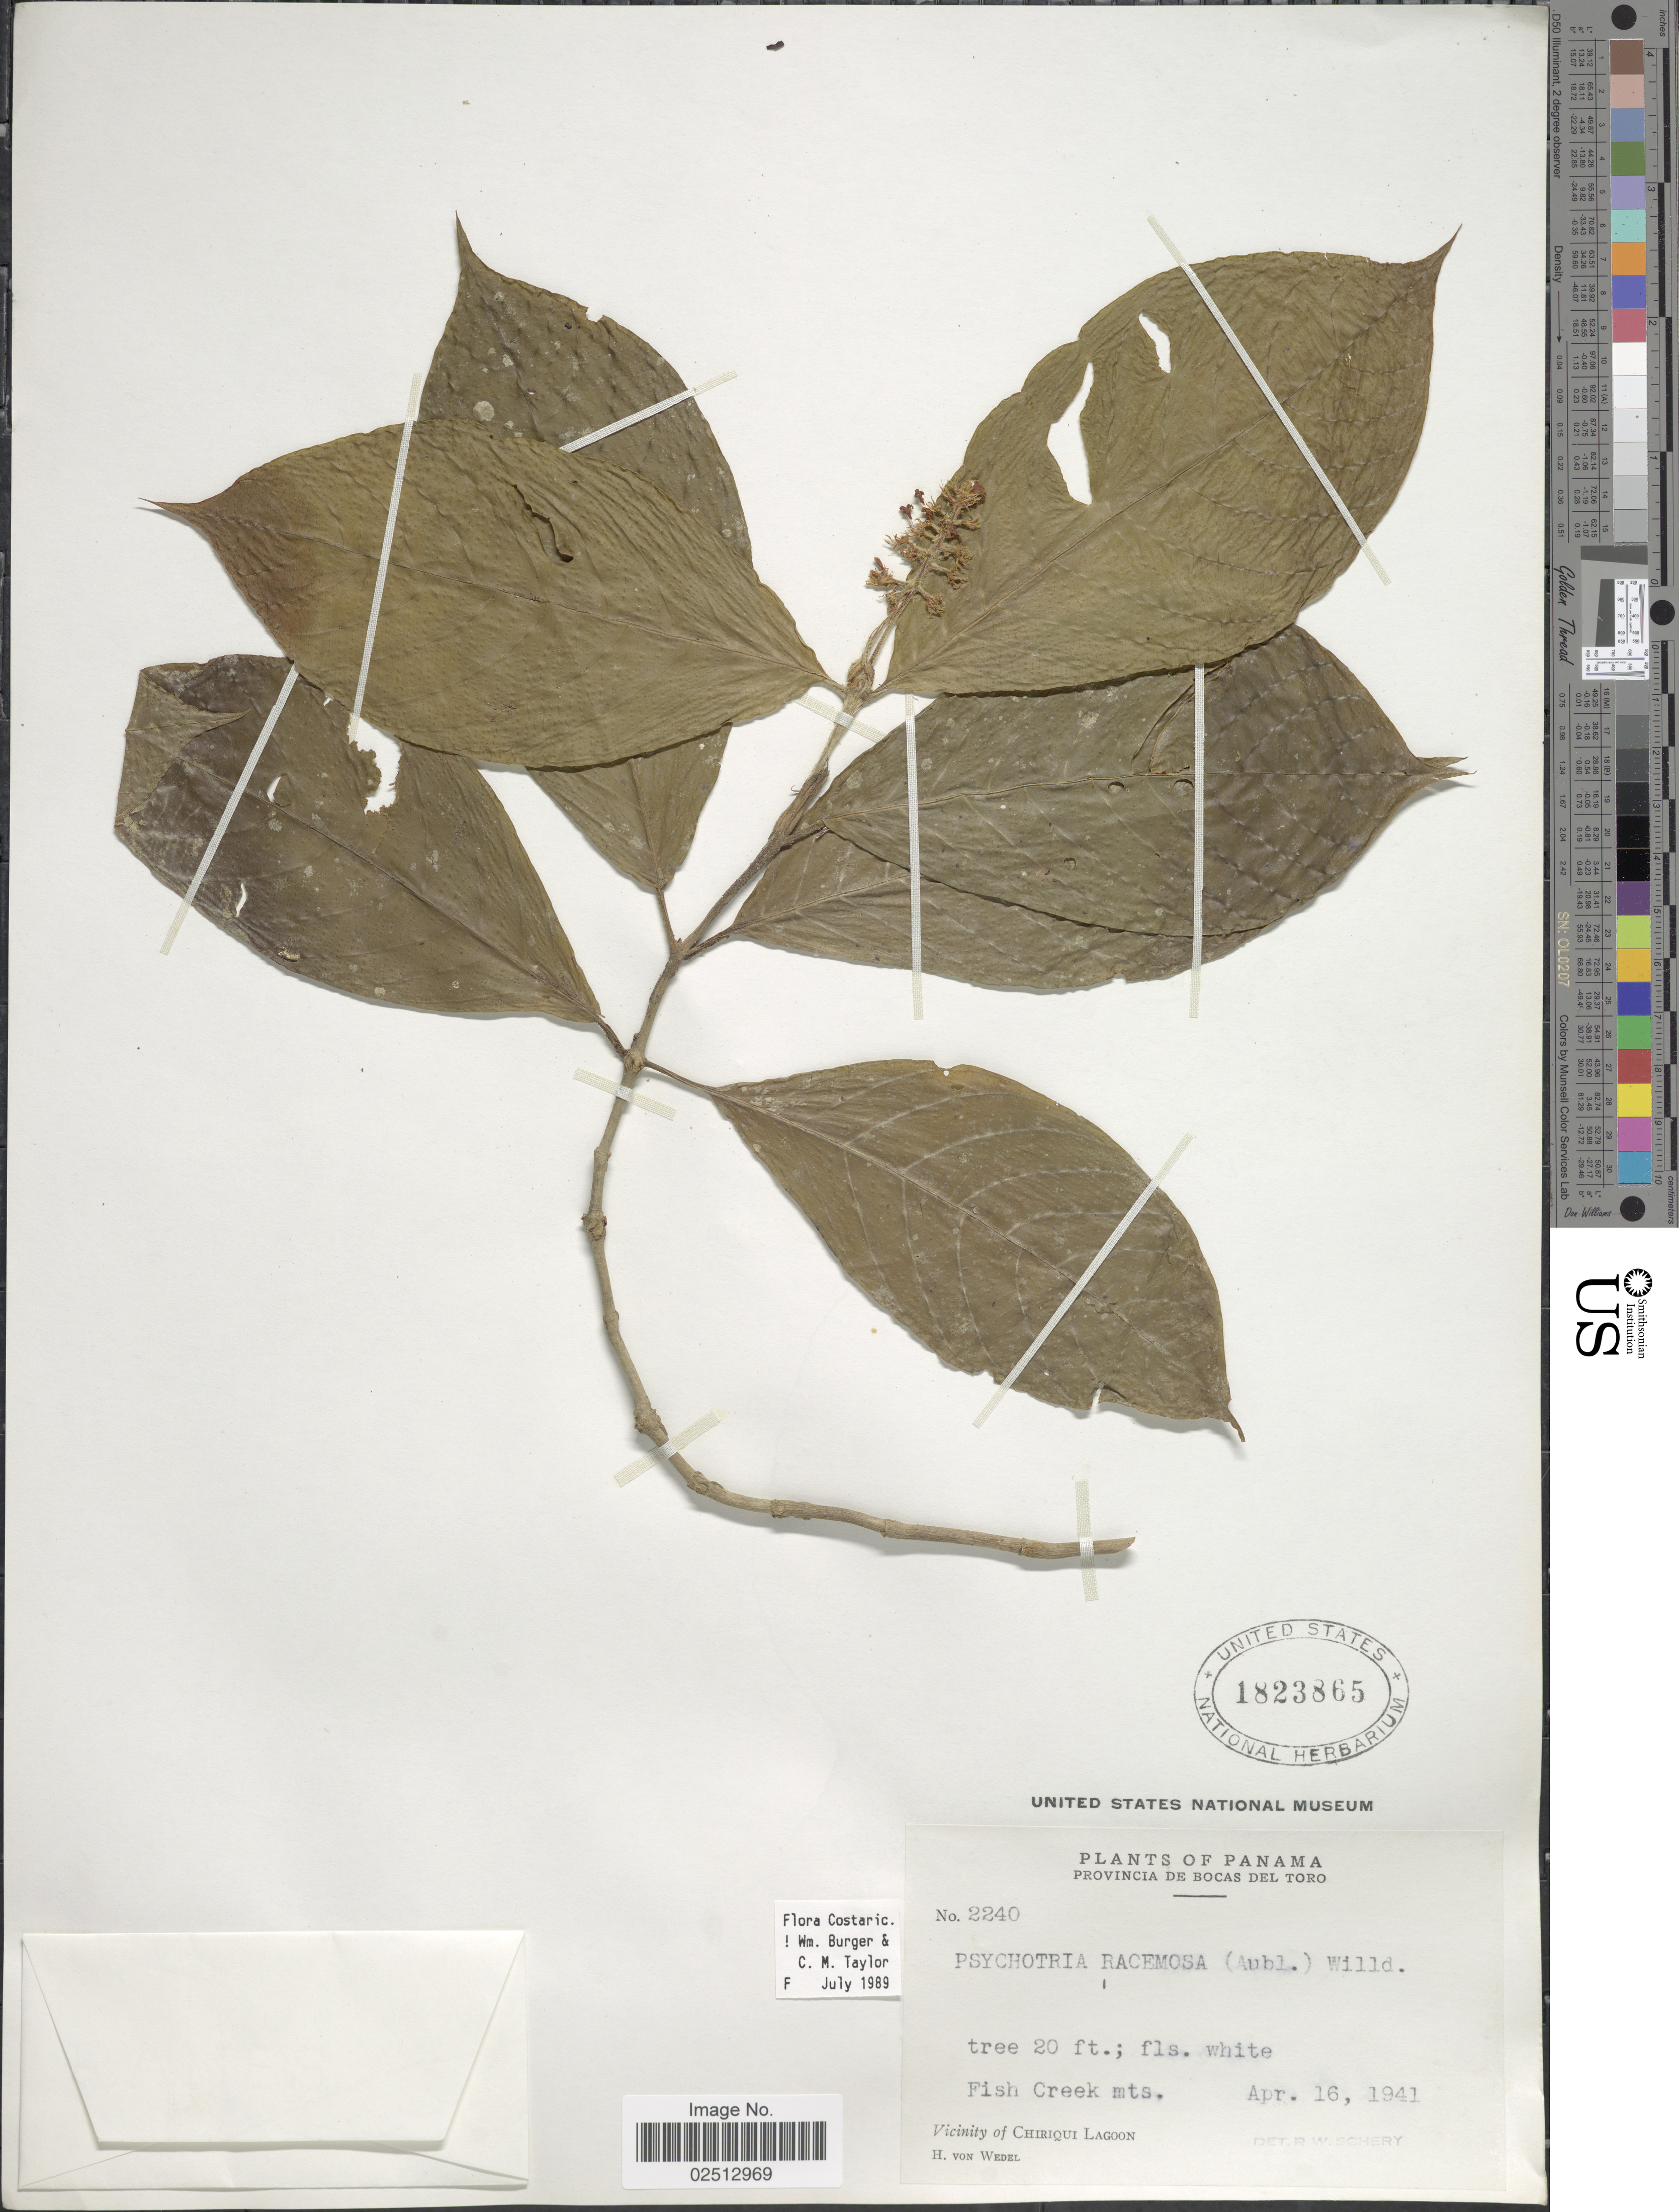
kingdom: Plantae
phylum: Tracheophyta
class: Magnoliopsida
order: Gentianales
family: Rubiaceae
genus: Psychotria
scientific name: Psychotria racemosa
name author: (Aubl.) Raeuschel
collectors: H. von Wedel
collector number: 2240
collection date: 1941-04-16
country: Panama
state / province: Bocas del Toro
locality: Provincia de Bocas del Toro. Fish Creek mts. Vicinity of Chiriqui Lagoon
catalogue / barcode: US 1823865